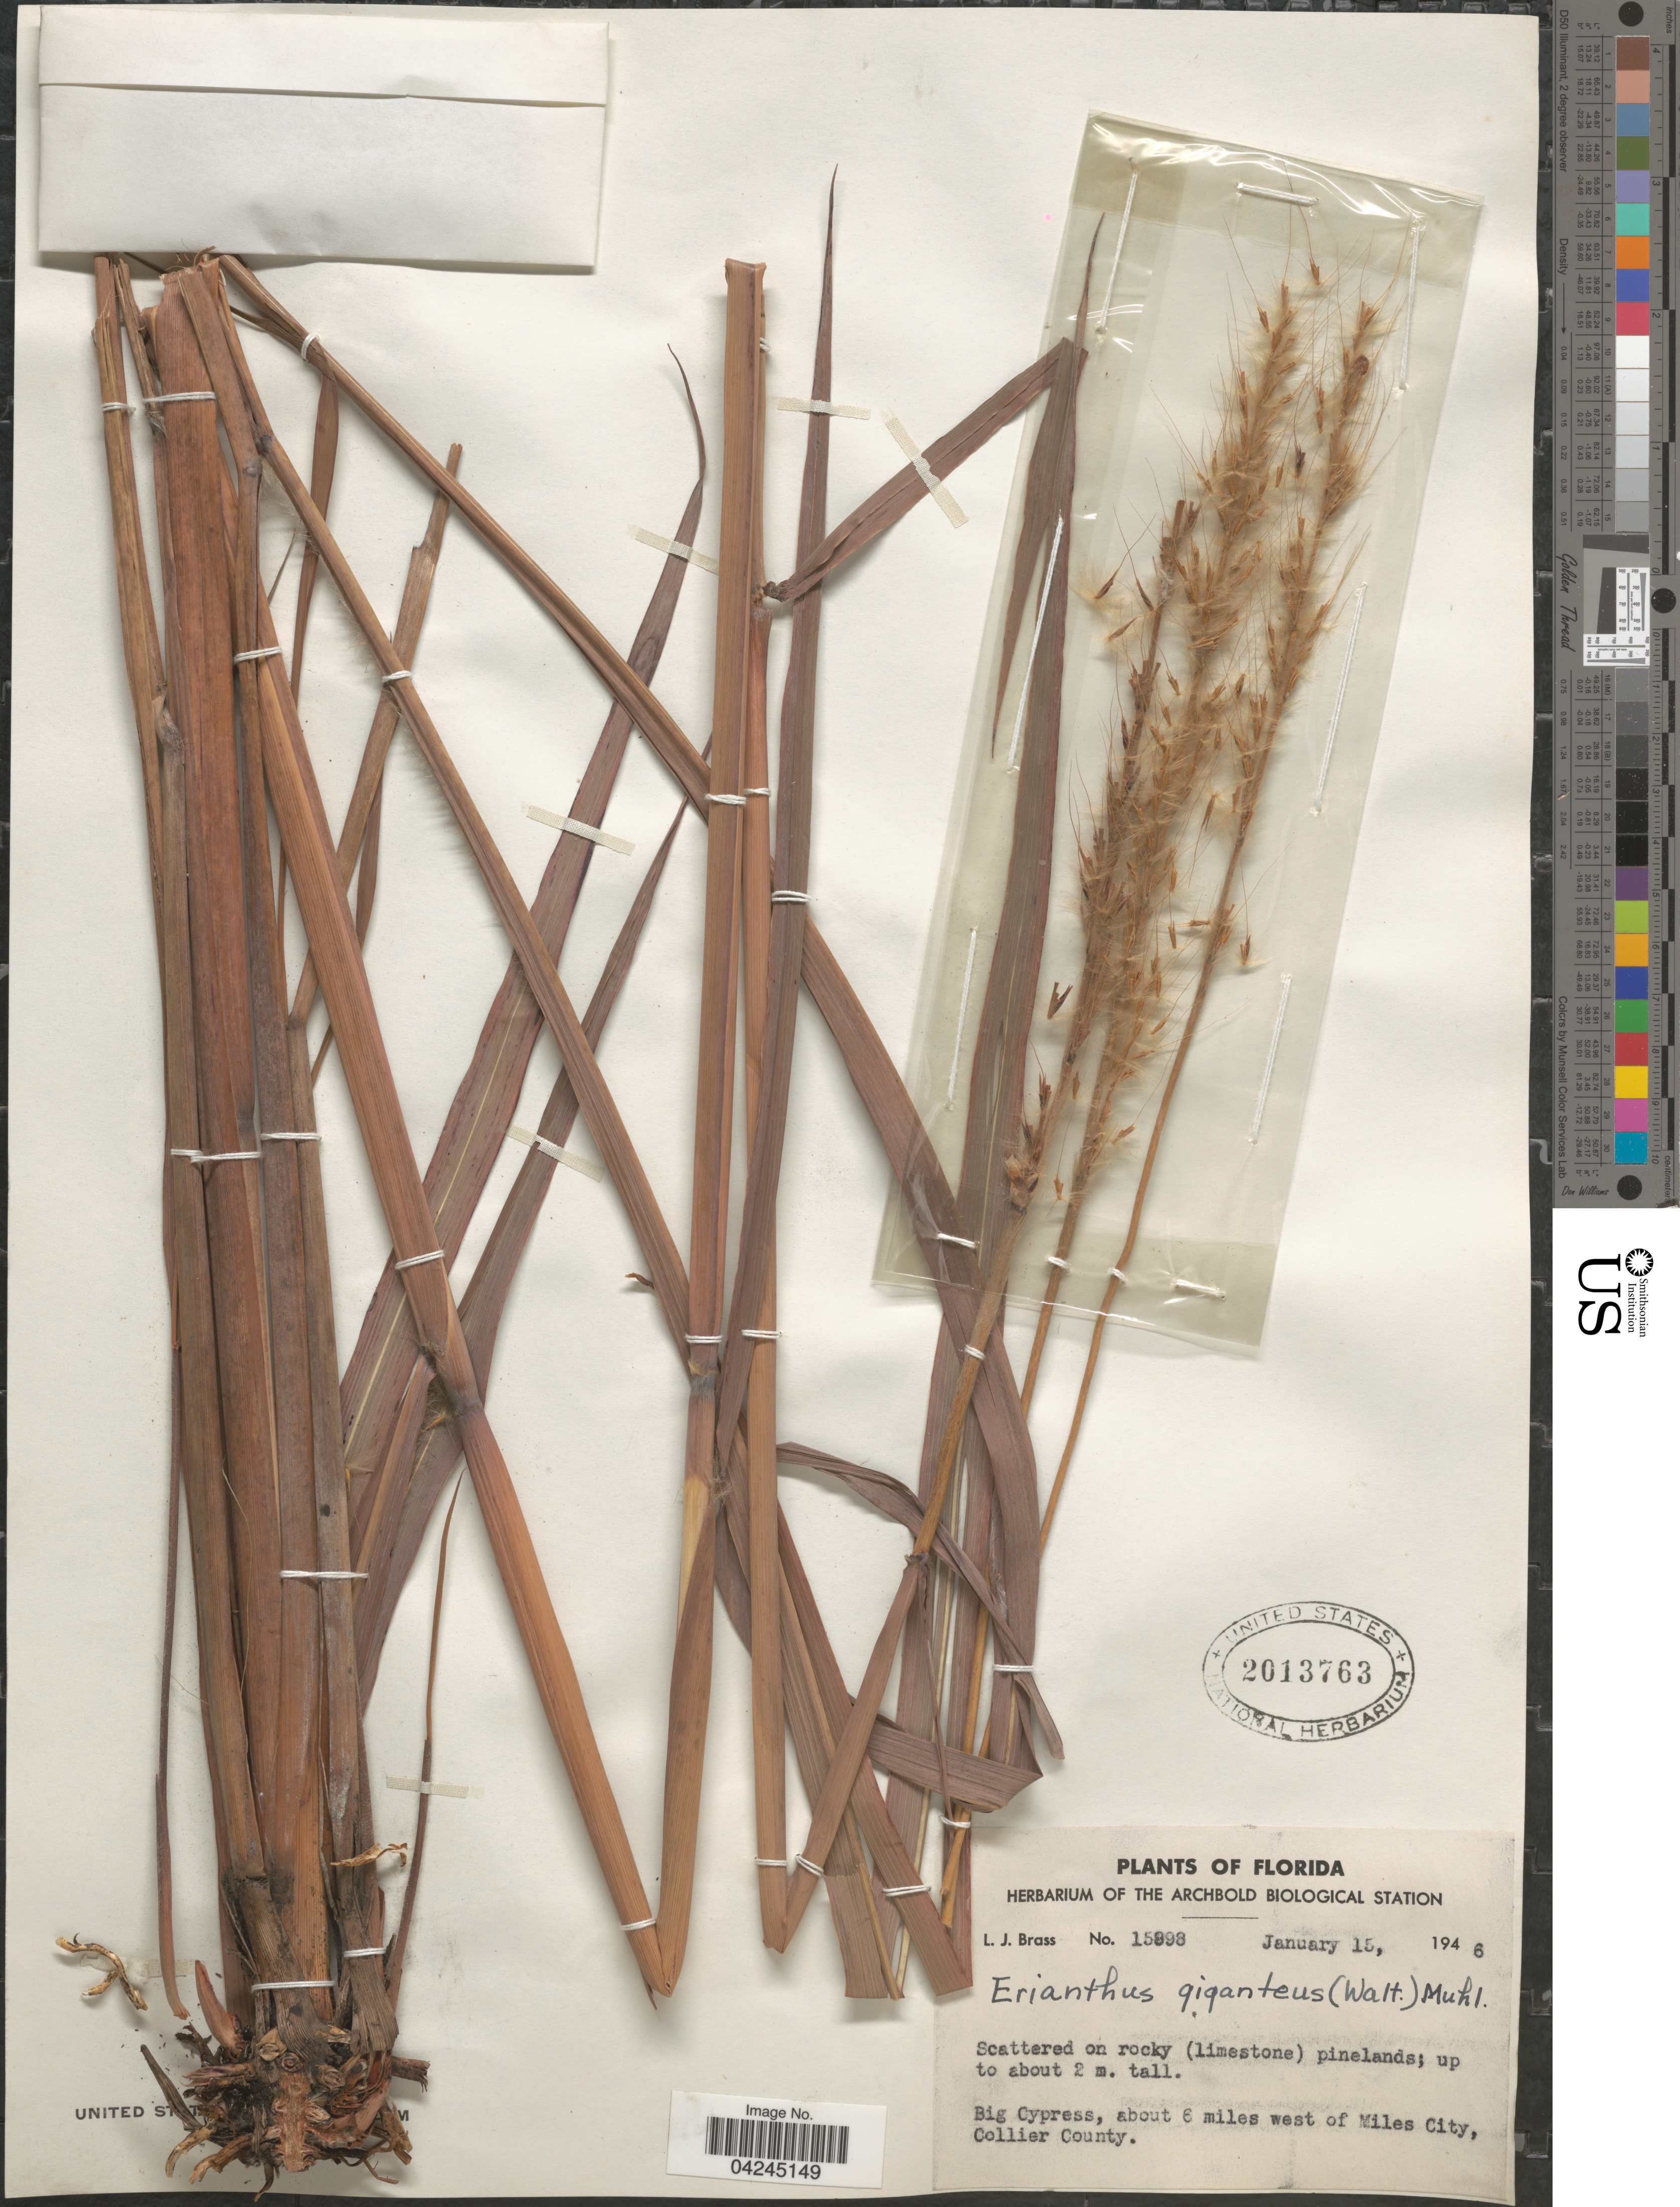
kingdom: Plantae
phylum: Tracheophyta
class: Liliopsida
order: Poales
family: Poaceae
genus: Erianthus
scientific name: Erianthus giganteus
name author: (Walter) P. Beauv.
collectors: L. J. Brass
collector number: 15898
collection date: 1946-01-15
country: United States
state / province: Florida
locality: Big Cypress, about 6 miles west of Miles City, Collier County.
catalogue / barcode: US 2013763